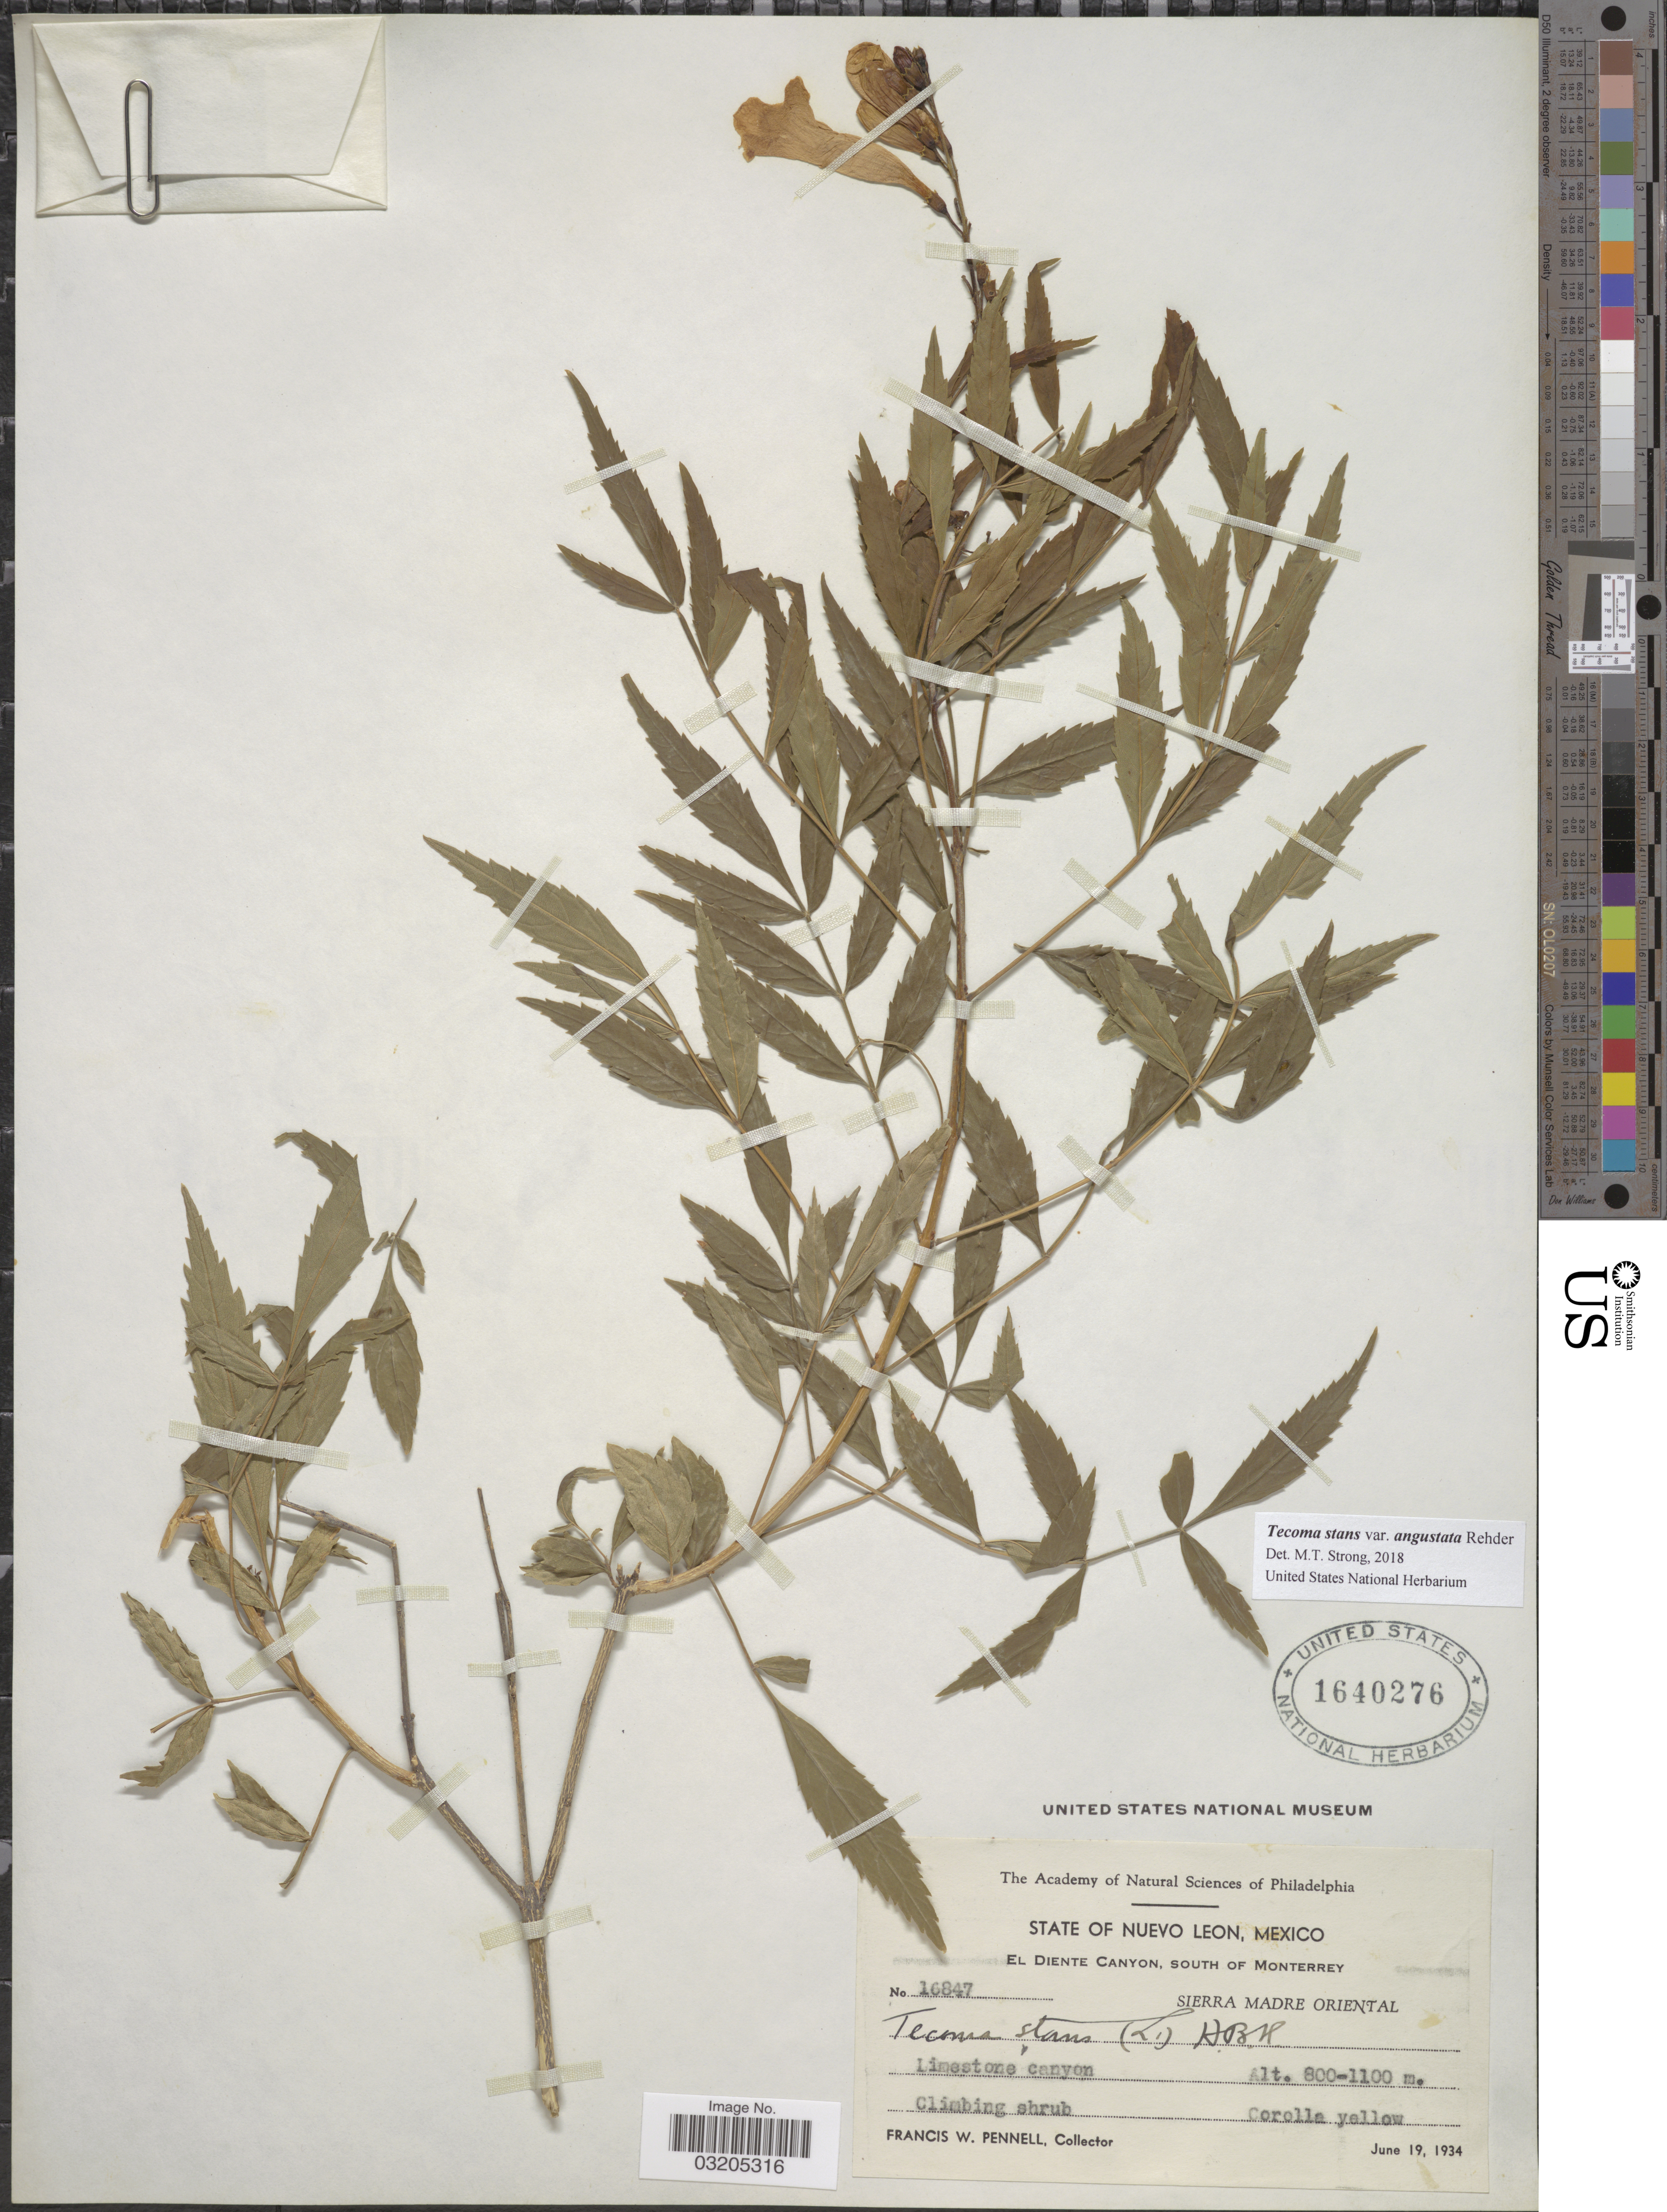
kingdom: Plantae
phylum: Tracheophyta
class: Magnoliopsida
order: Lamiales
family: Bignoniaceae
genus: Tecoma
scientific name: Tecoma stans var. angustata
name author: Rehder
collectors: F. W. Pennell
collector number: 16847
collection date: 1934-06-19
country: Mexico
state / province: Nuevo León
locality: El Diente Canyon, South of Monterrey. Sierra Madre Oriental.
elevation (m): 800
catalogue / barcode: US 1640276